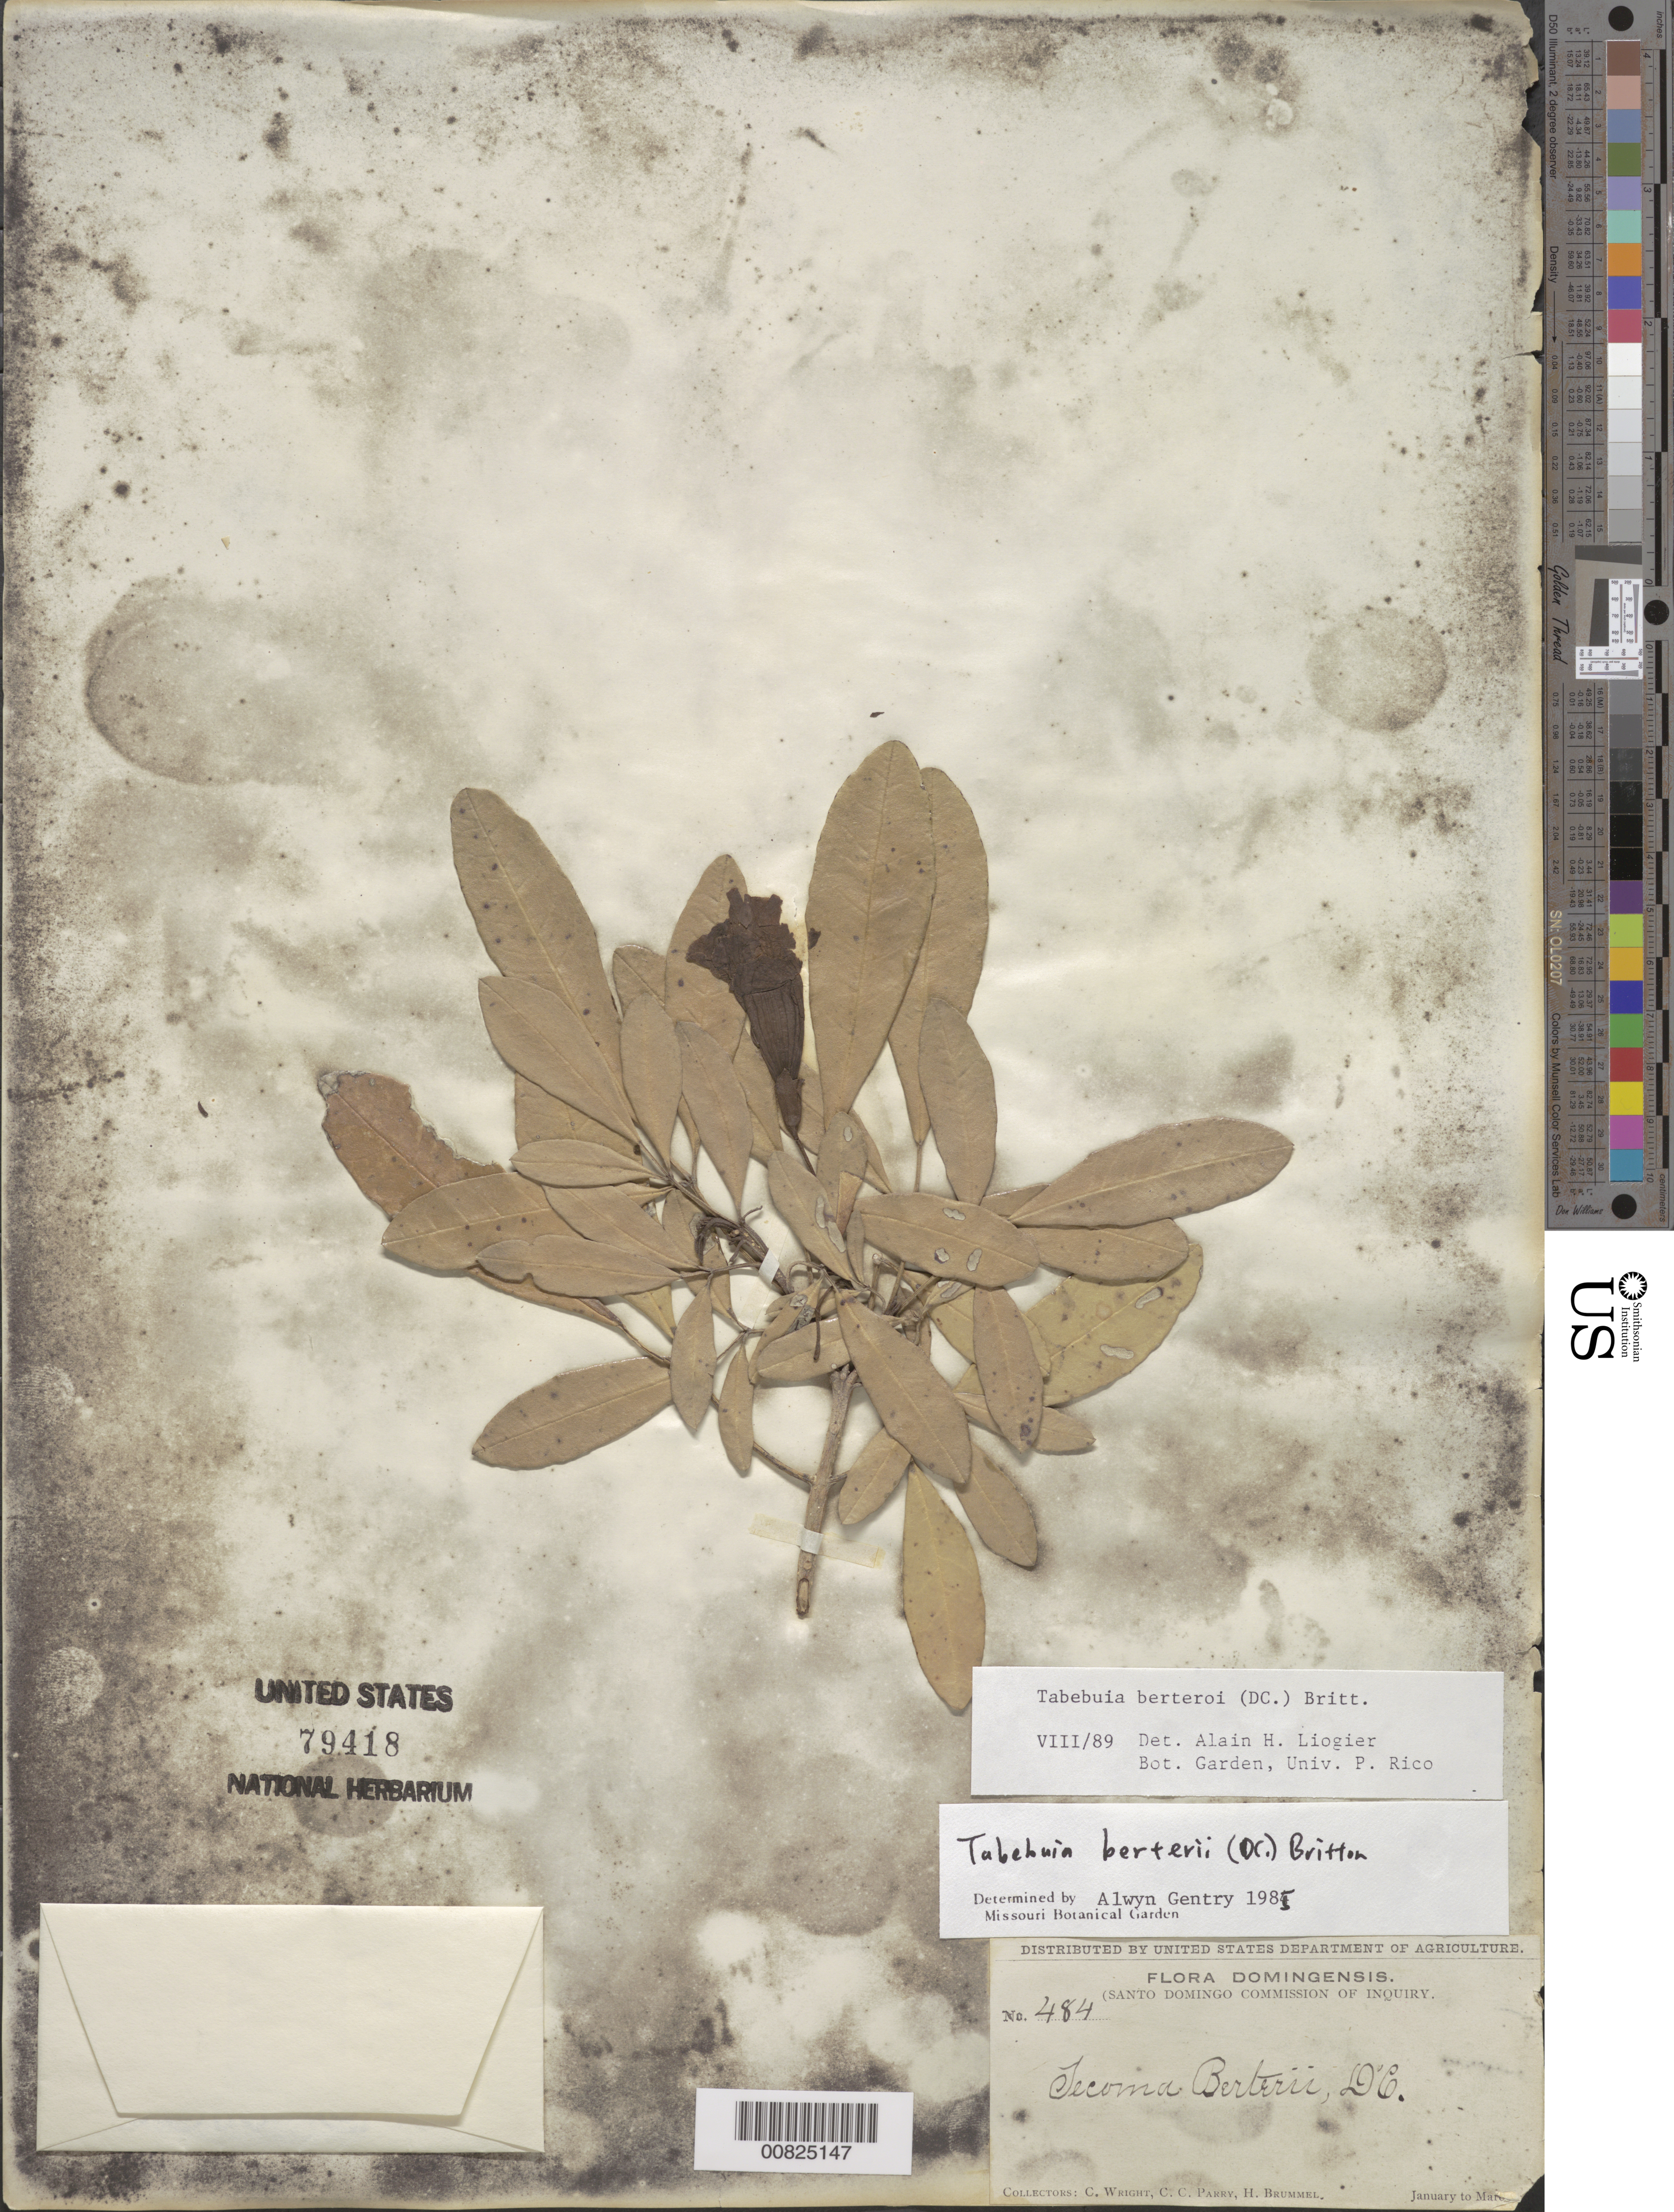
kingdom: Plantae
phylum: Tracheophyta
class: Magnoliopsida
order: Lamiales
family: Bignoniaceae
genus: Tabebuia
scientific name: Tabebuia berteroi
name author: (DC.) Britton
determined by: Liogier, Alain H.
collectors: C. Wright, C. C. Parry & H. Brummel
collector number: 484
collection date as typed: Jan 1871 to -- Mar 1871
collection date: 1871-01/1871-03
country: Dominican Republic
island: Hispaniola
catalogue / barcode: US 79418